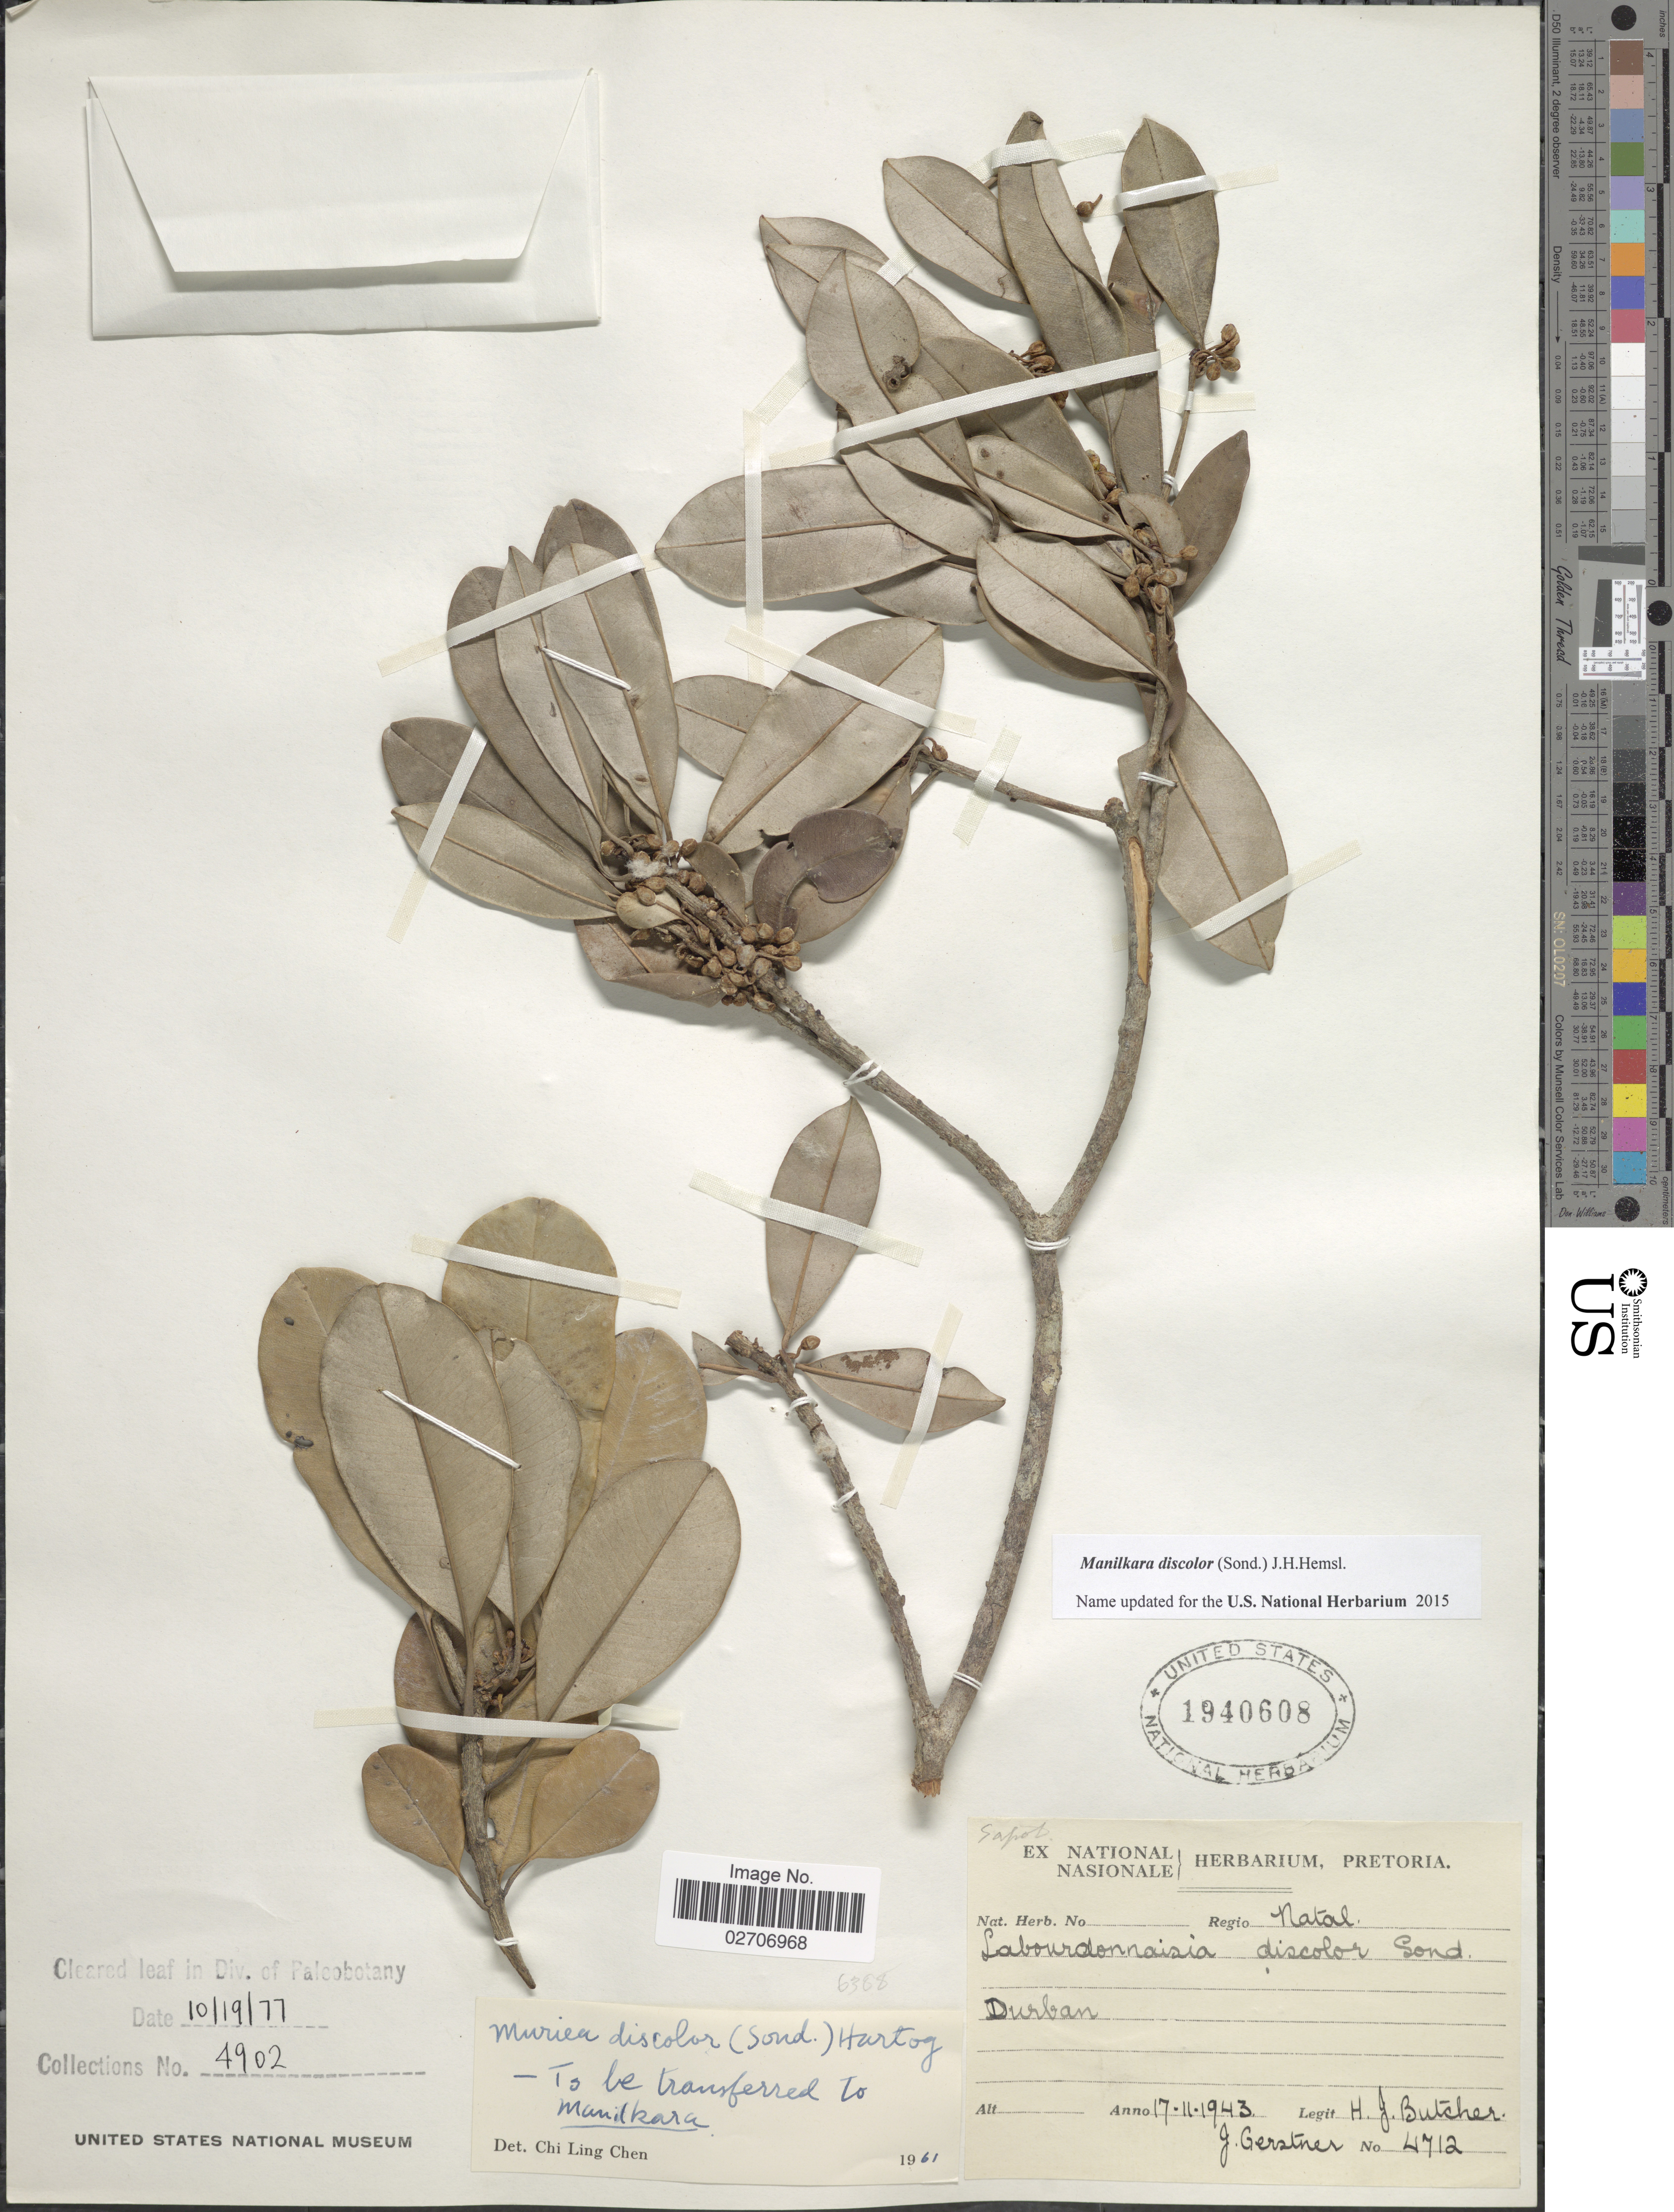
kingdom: Plantae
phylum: Tracheophyta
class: Magnoliopsida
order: Ericales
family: Sapotaceae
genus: Manilkara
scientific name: Manilkara discolor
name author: (Sond.) J.H. Hemsl.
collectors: H. Butcher & J. Gerstner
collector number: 4712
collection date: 1943-11-17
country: South Africa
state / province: KwaZulu-Natal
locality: Regio Natal, Durban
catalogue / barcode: US 1940608